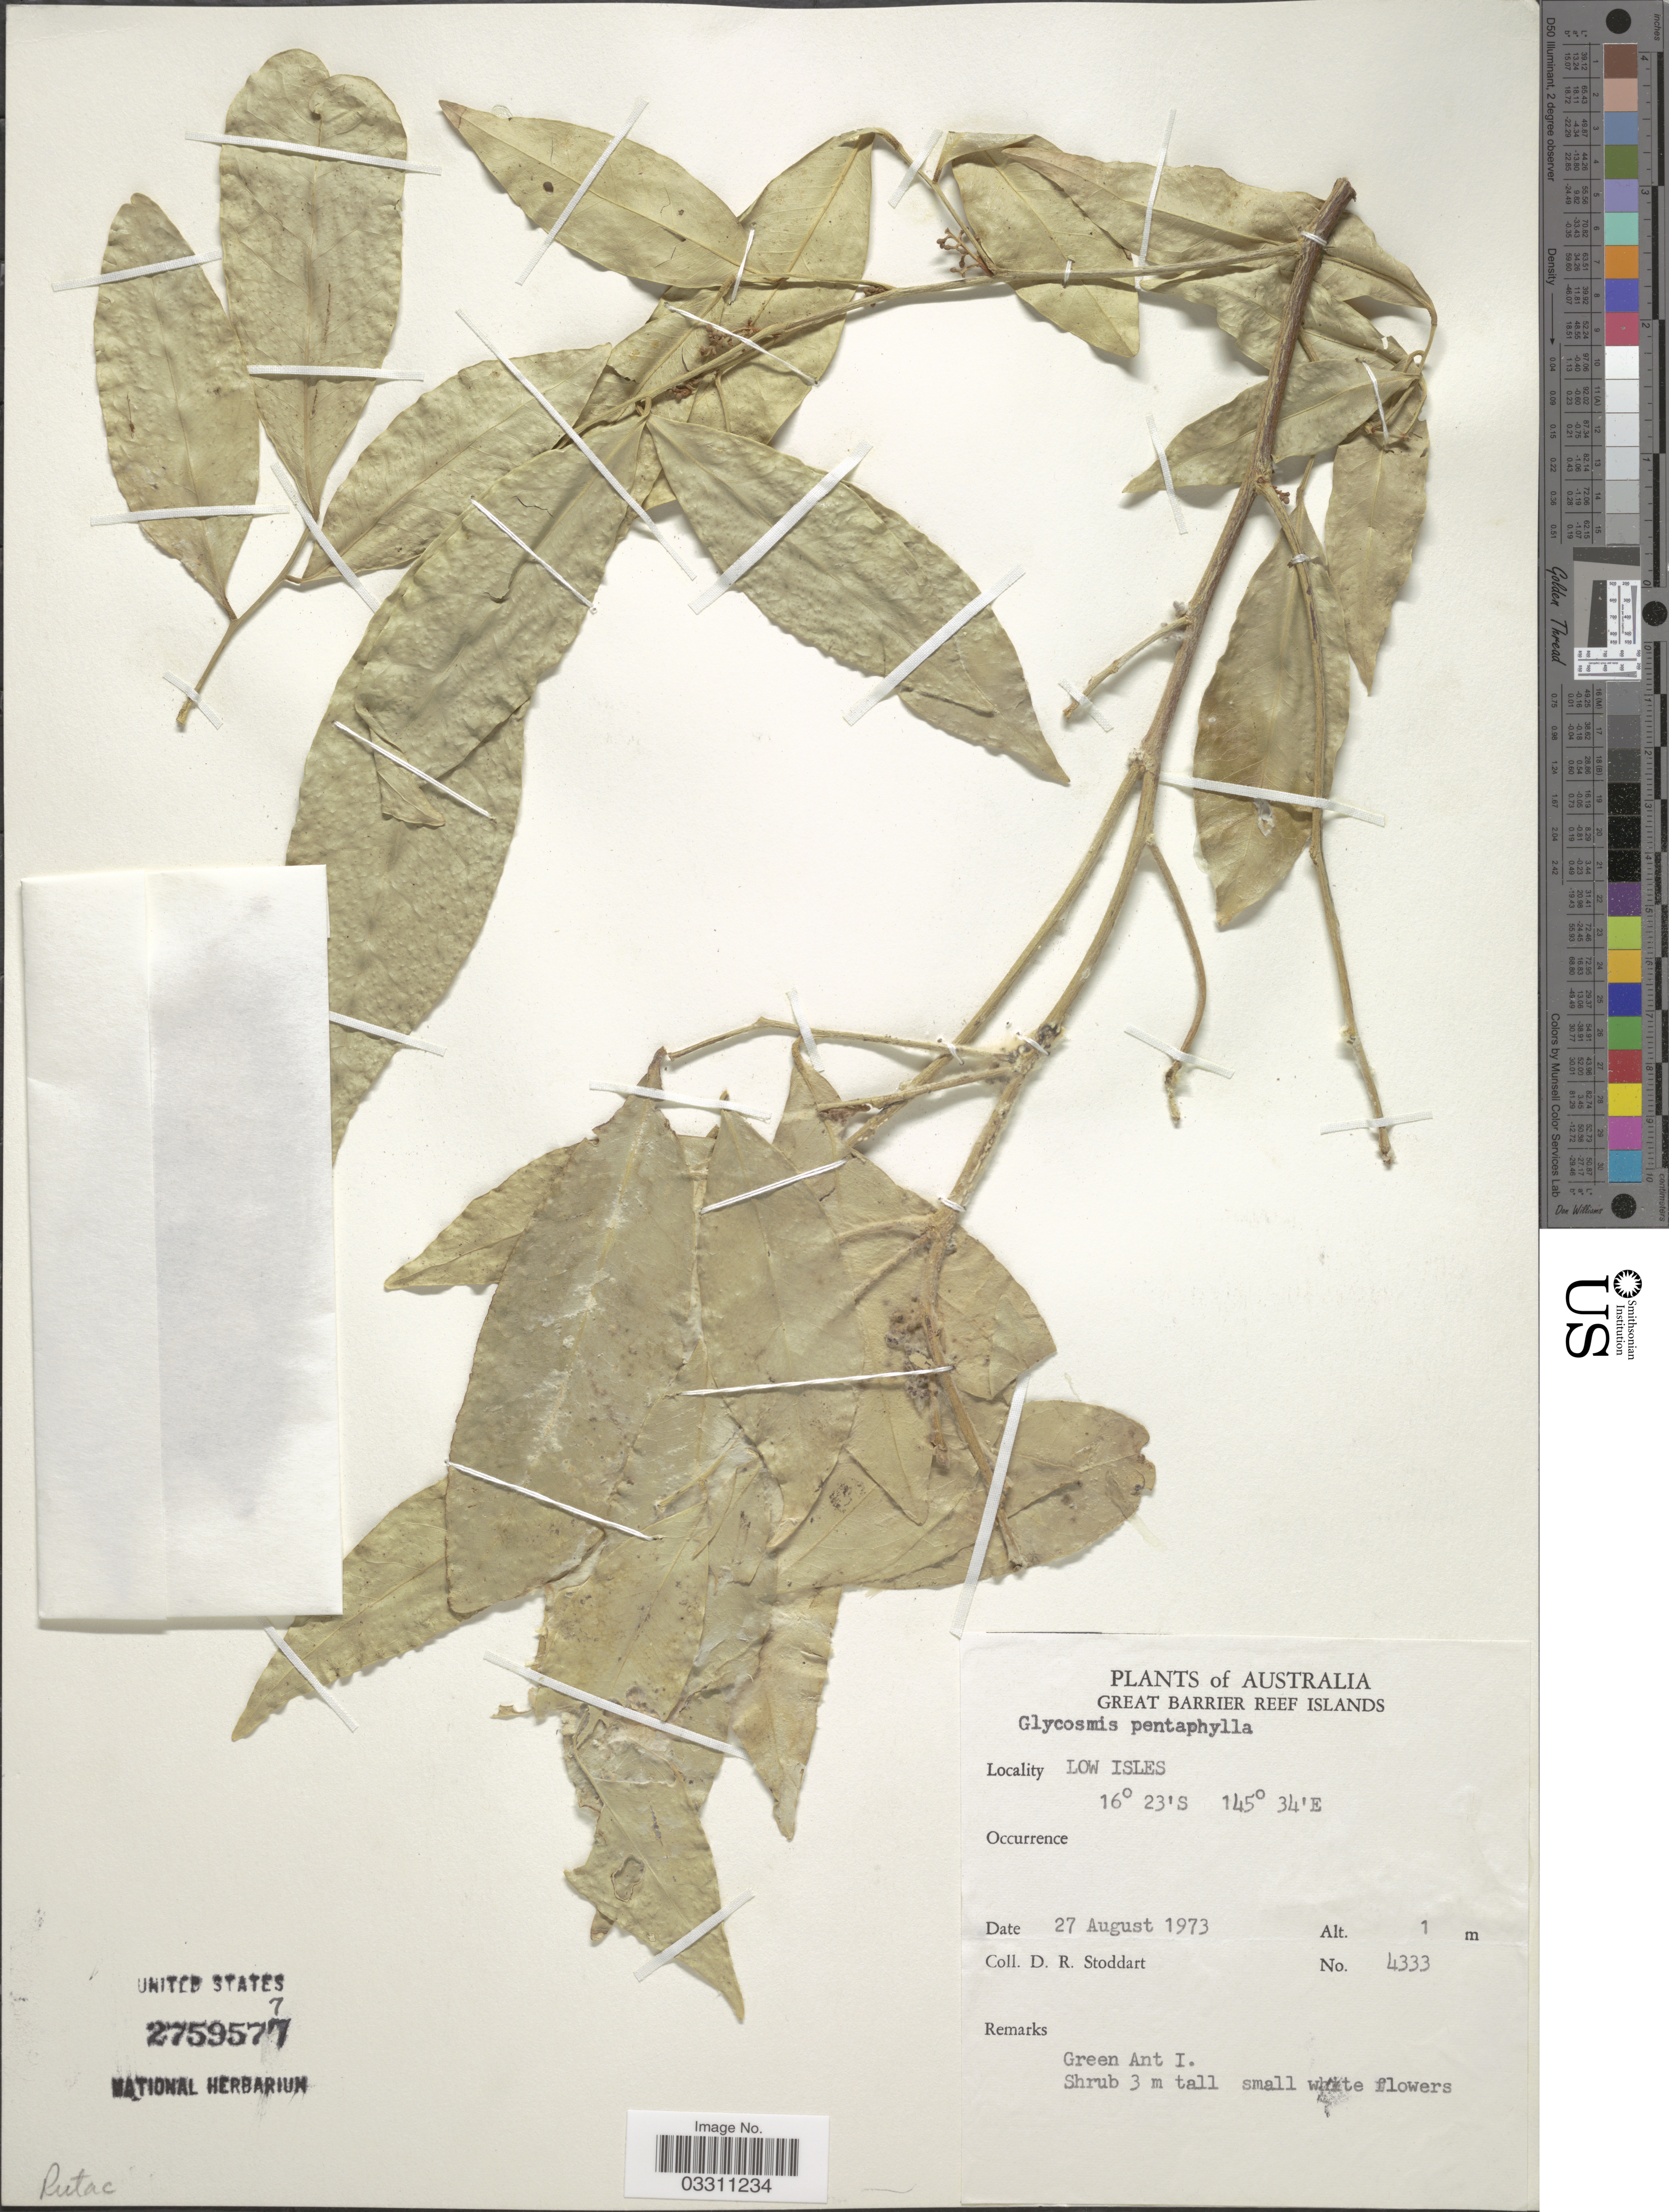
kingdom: Plantae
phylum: Tracheophyta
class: Magnoliopsida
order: Sapindales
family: Rutaceae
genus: Glycosmis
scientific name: Glycosmis pentaphylla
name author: (Retz.) DC.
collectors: D. R. Stoddart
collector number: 4333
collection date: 1973-08-27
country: Australia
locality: Great Barrier reef Islands. Low Isles.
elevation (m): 1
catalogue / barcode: US 2759577